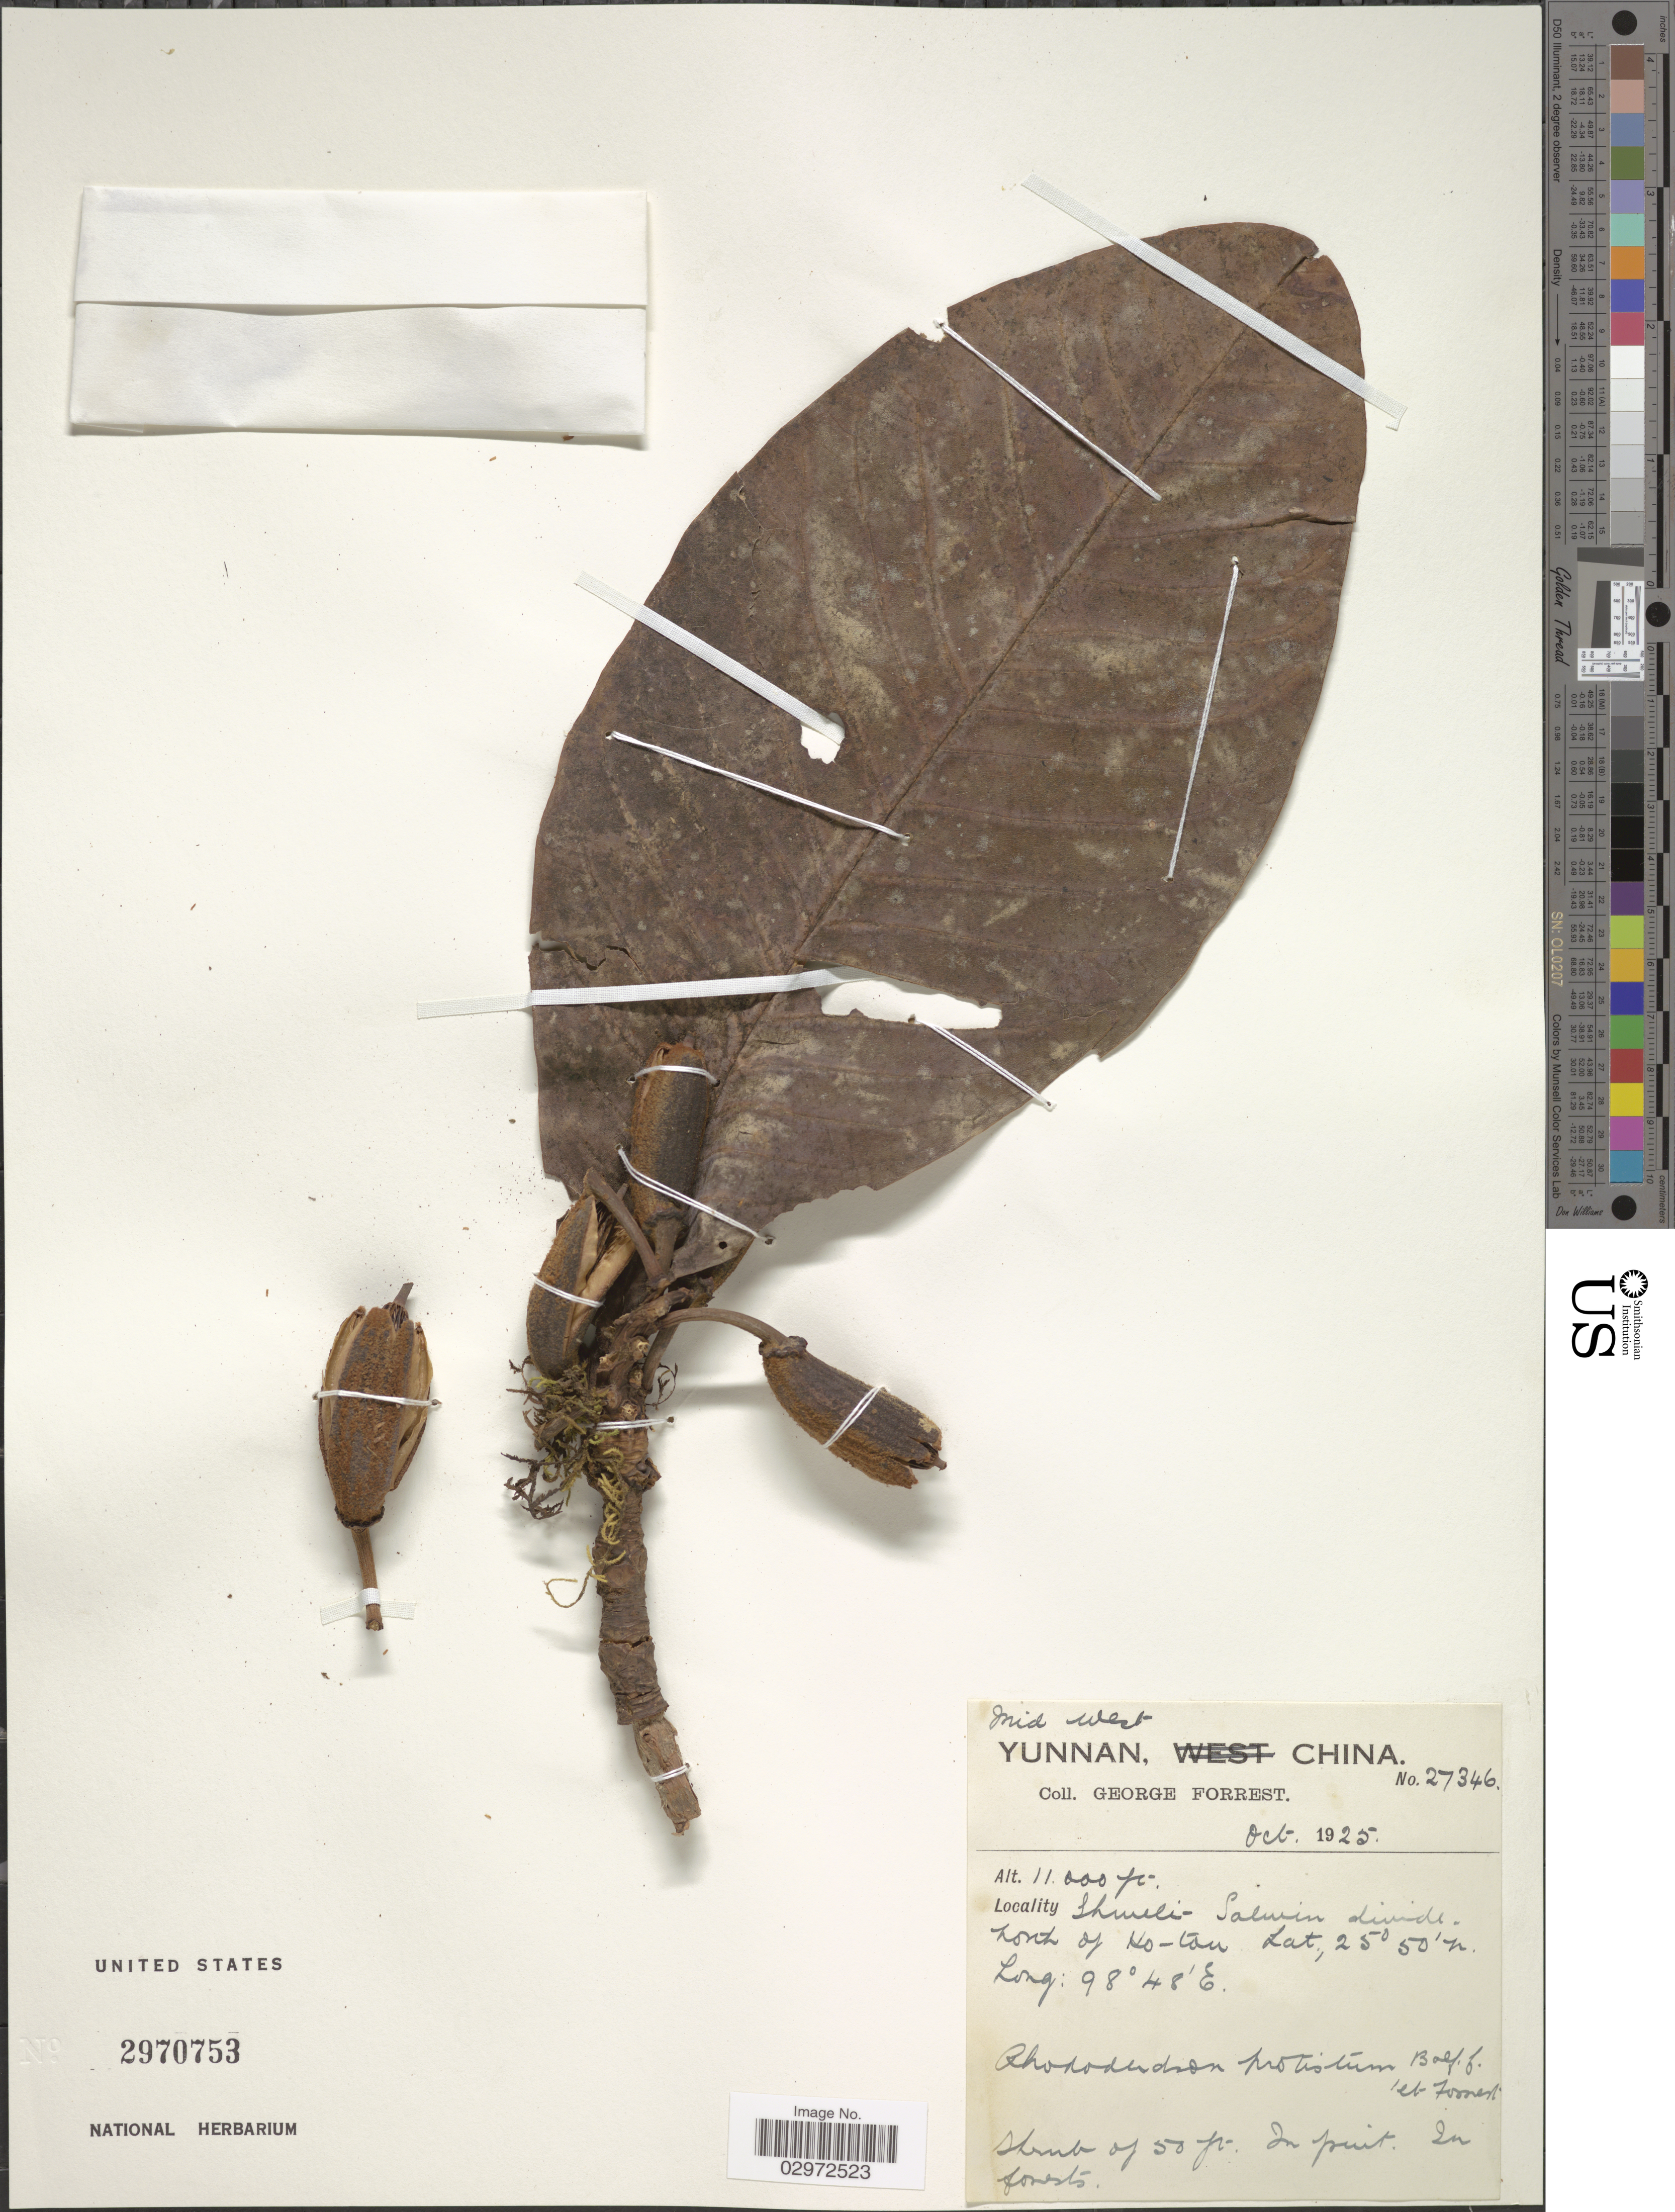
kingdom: Plantae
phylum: Tracheophyta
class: Magnoliopsida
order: Ericales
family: Ericaceae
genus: Rhododendron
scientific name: Rhododendron protistum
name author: Balf. f. & Forrest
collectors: G. Forrest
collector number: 27346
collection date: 1925-10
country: China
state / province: Yunnan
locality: Mid west Yunnan, Shweli-Salwin divide, north of Ho-tou.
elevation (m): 3353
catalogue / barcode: US 2970753